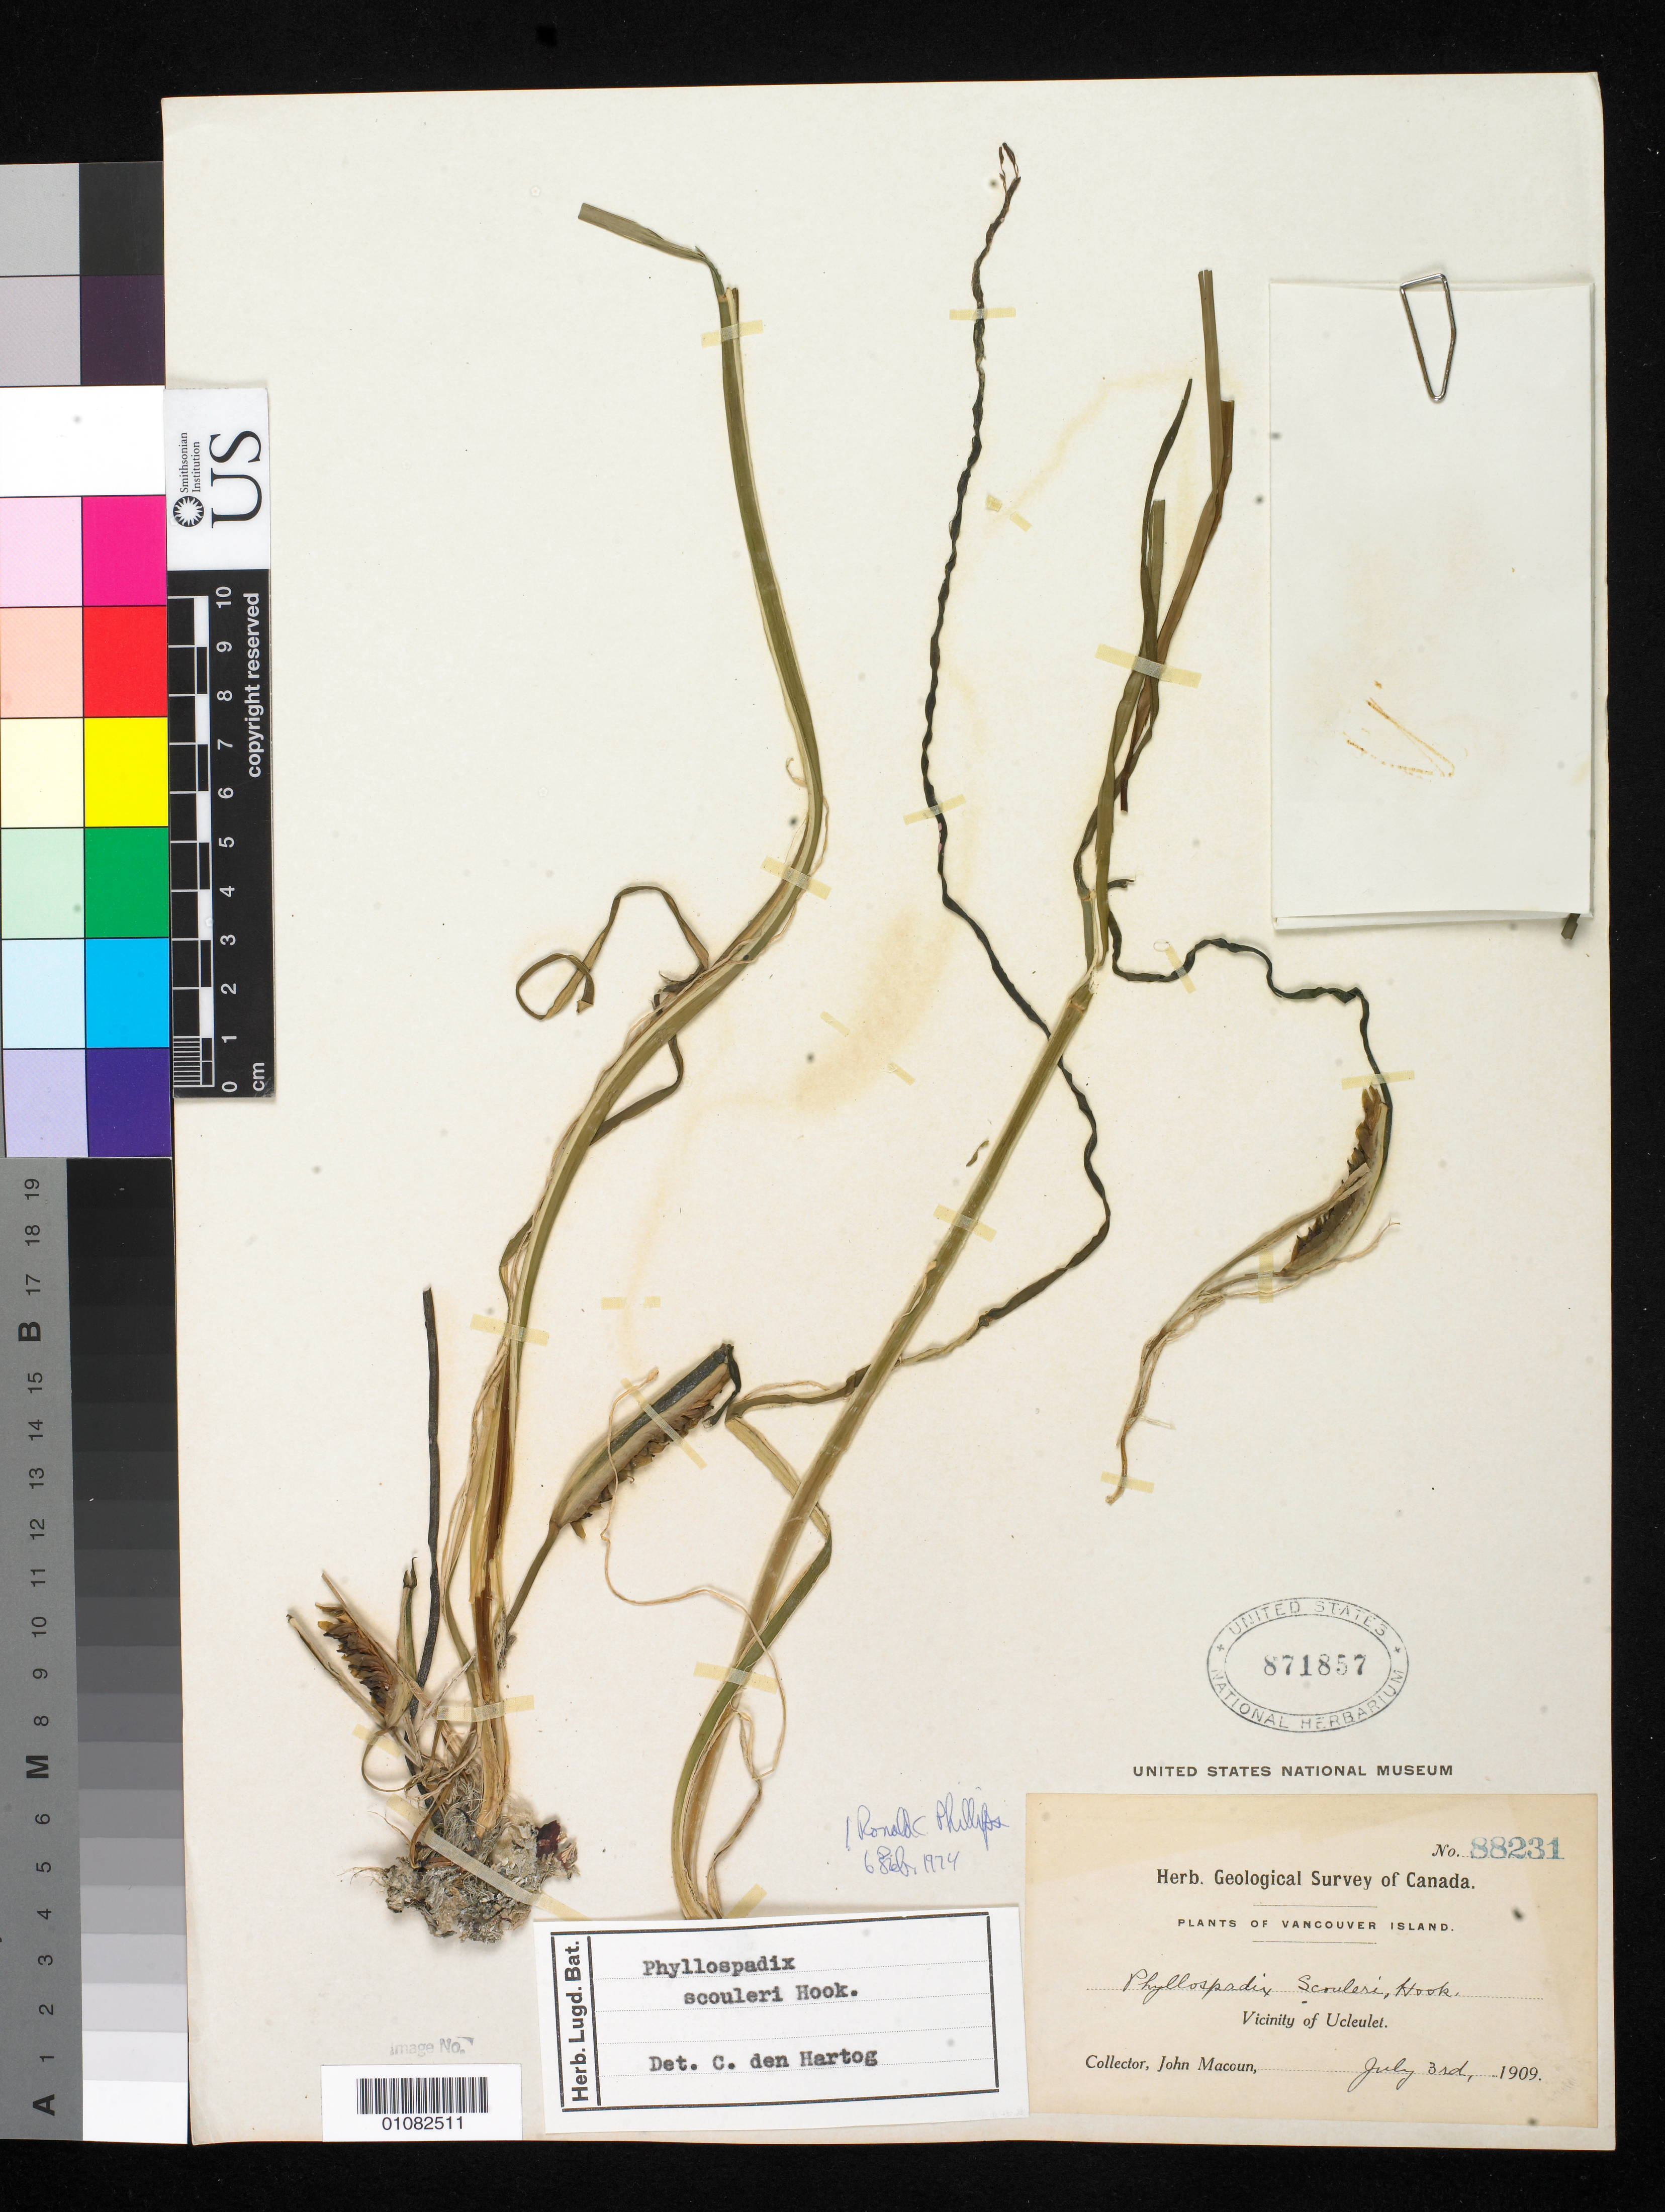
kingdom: Plantae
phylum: Tracheophyta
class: Liliopsida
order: Alismatales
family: Zosteraceae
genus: Phyllospadix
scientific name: Phyllospadix scouleri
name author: Hook.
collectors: J. Macoun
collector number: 88231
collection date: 1909-07-03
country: Canada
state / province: British Columbia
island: Vancouver Island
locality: vicinity of Ucluelet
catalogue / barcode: US 871857